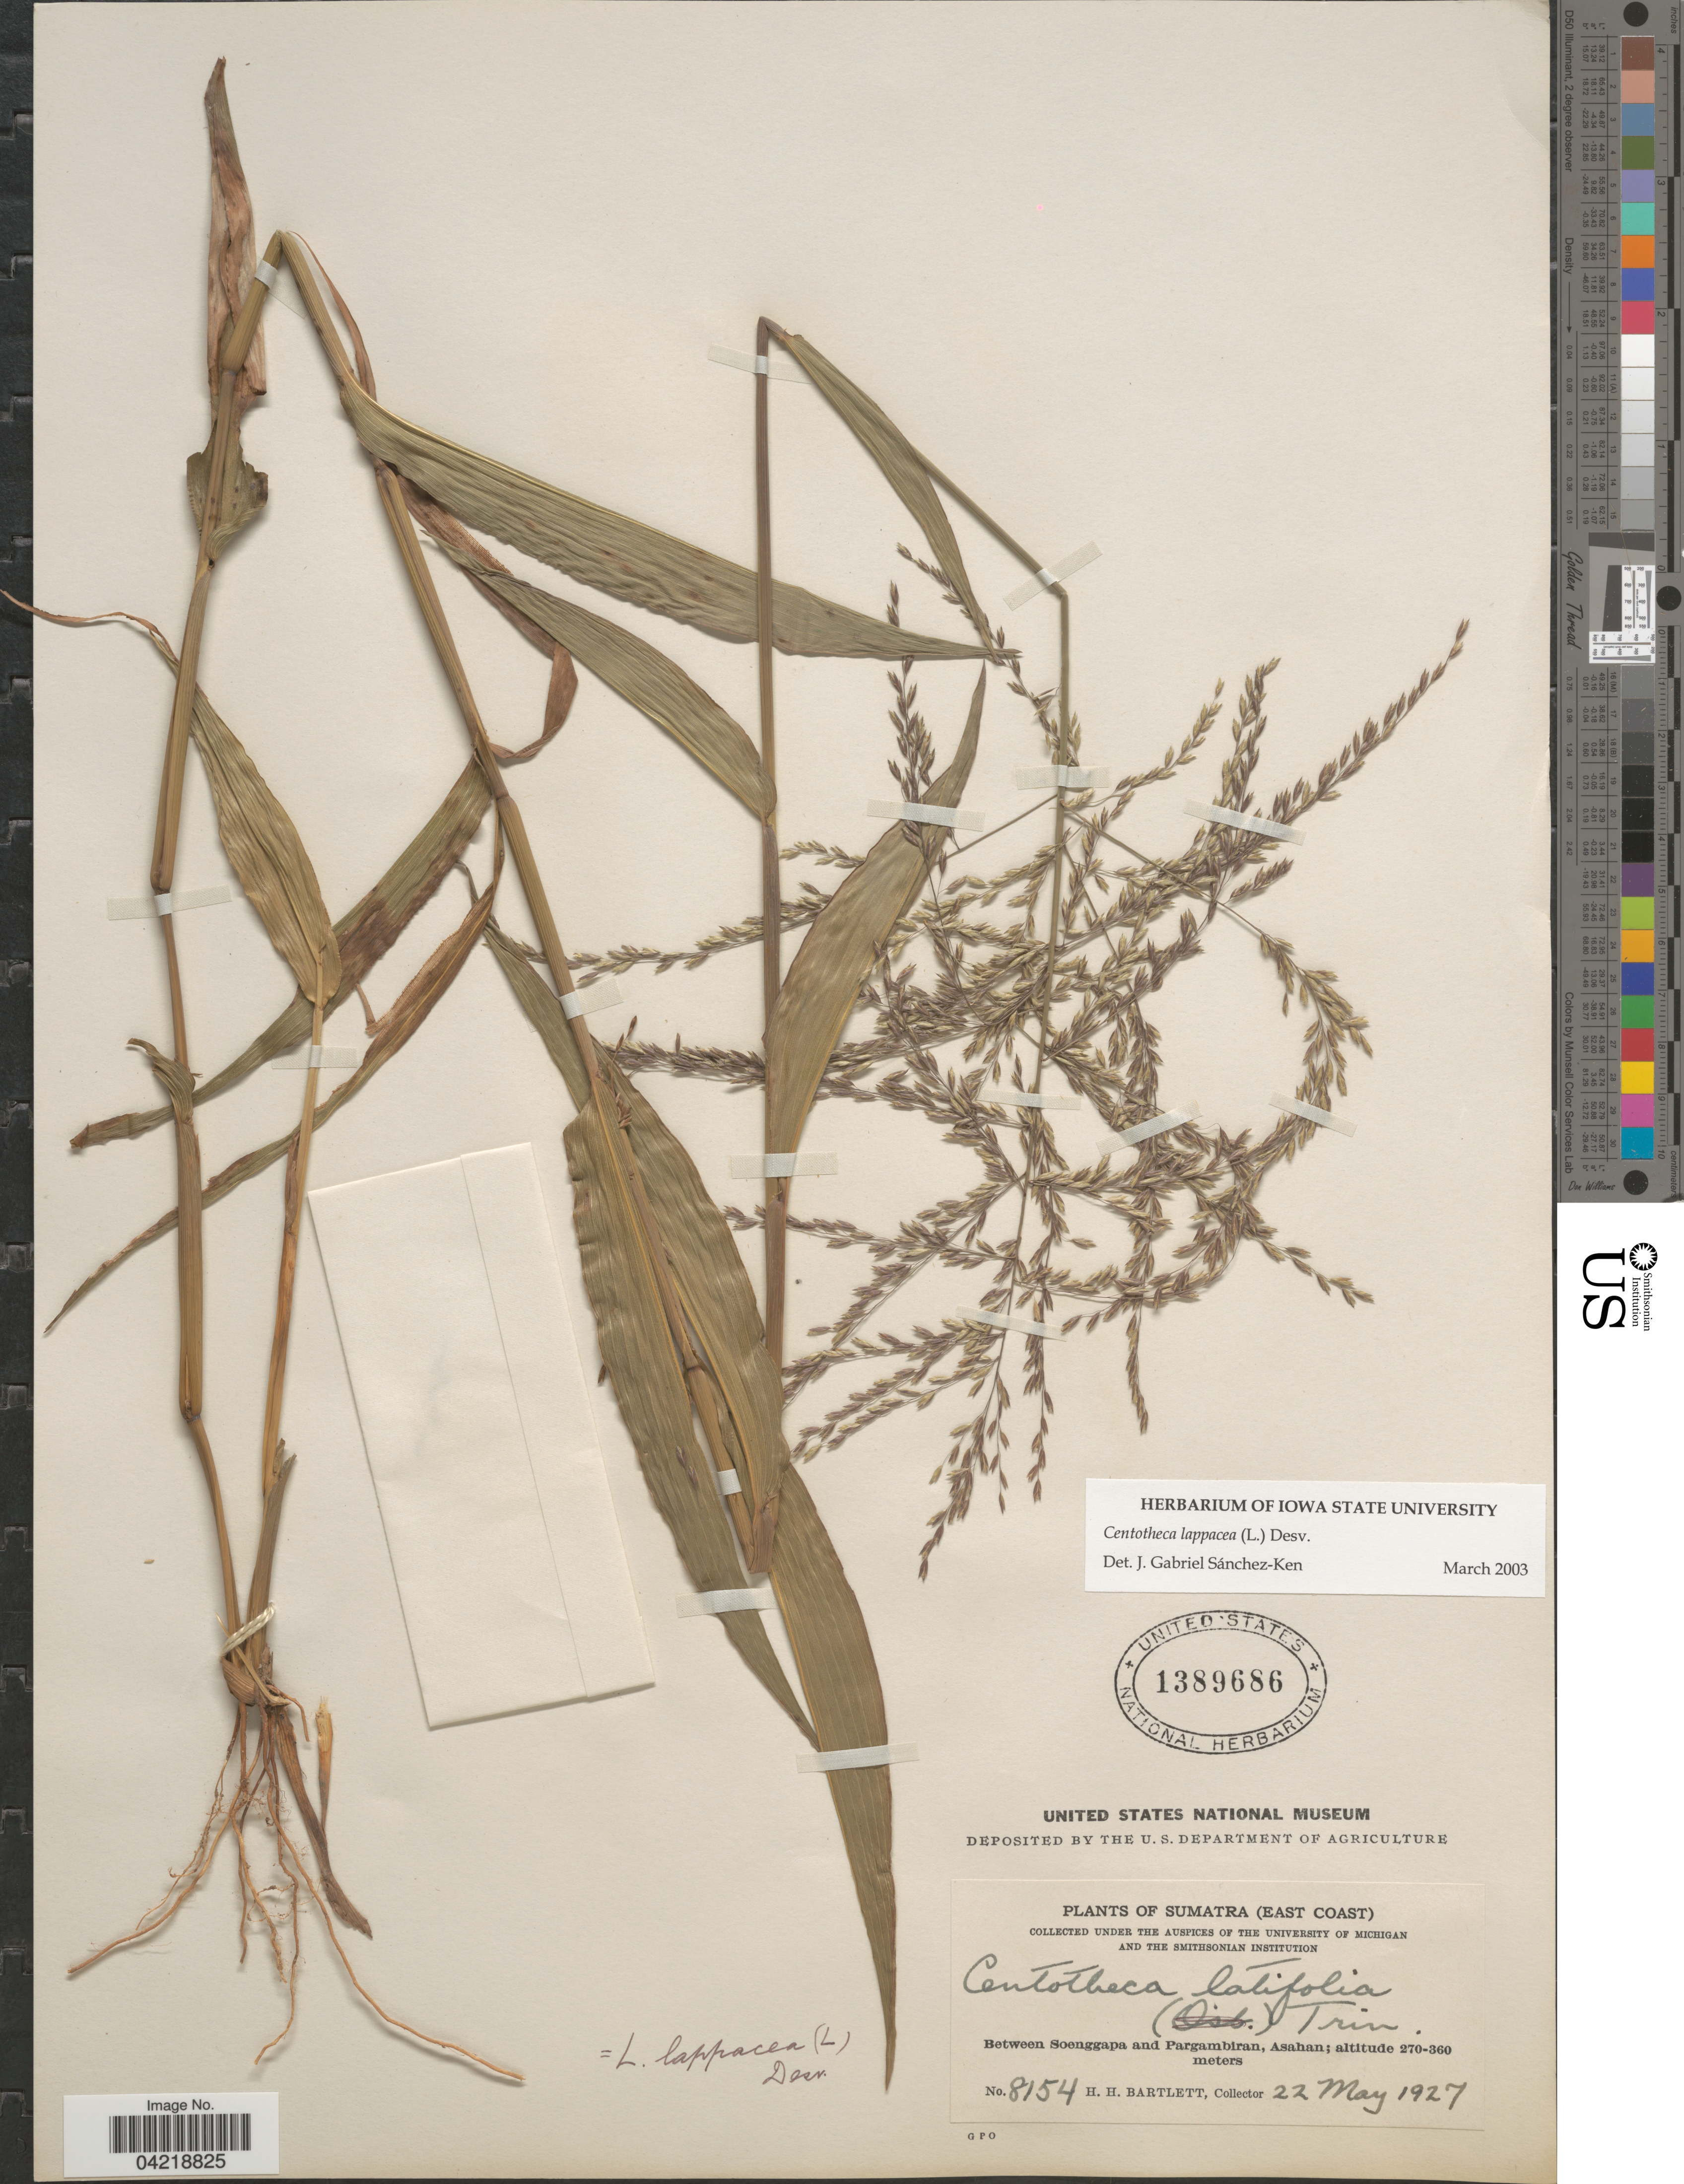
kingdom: Plantae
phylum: Tracheophyta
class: Liliopsida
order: Poales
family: Poaceae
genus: Centotheca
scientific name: Centotheca lappacea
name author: (L.) Desv.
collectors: H. H. Bartlett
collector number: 8154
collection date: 1927-05-22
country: Indonesia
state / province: Sumatra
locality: (East Coast). Between Soenggapa and Pargambiran, Asahan.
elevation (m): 270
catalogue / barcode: US 1389686